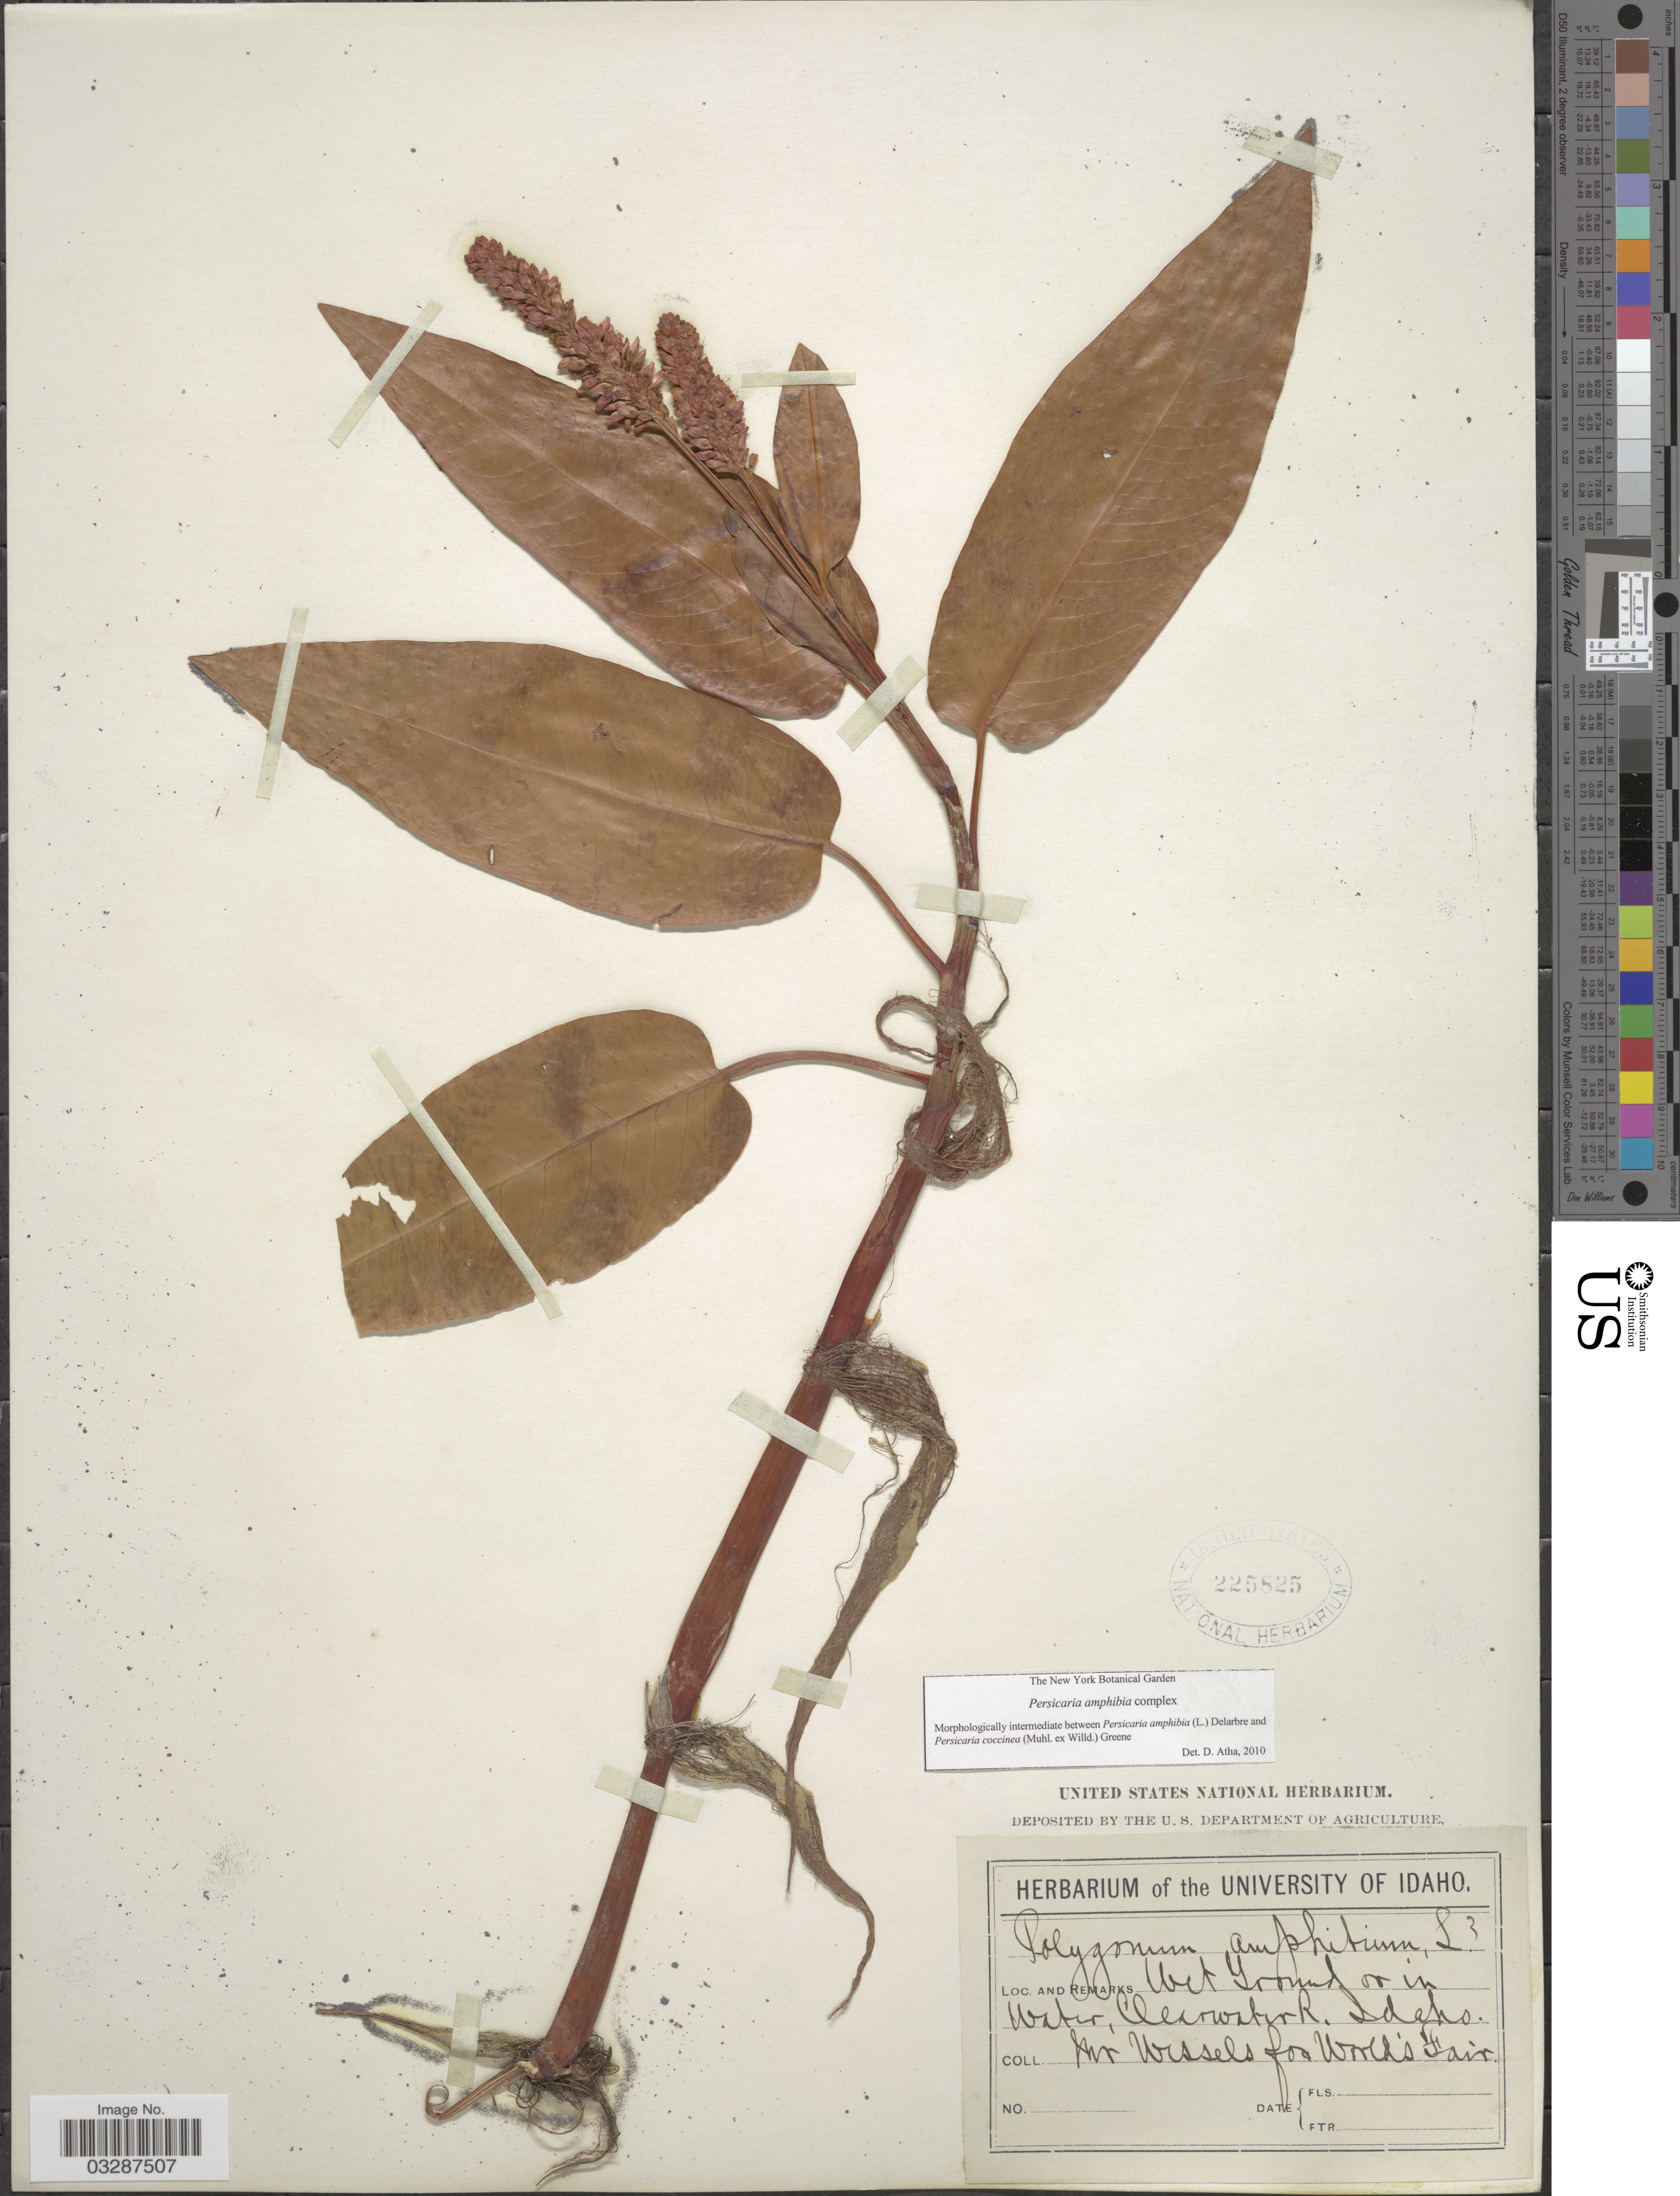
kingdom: Plantae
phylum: Tracheophyta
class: Magnoliopsida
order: Caryophyllales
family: Polygonaceae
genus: Persicaria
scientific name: Persicaria amphibia complex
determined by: Atha, D. E.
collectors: Mr. Wissels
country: United States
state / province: Idaho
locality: Clearwater R.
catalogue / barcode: US 225825